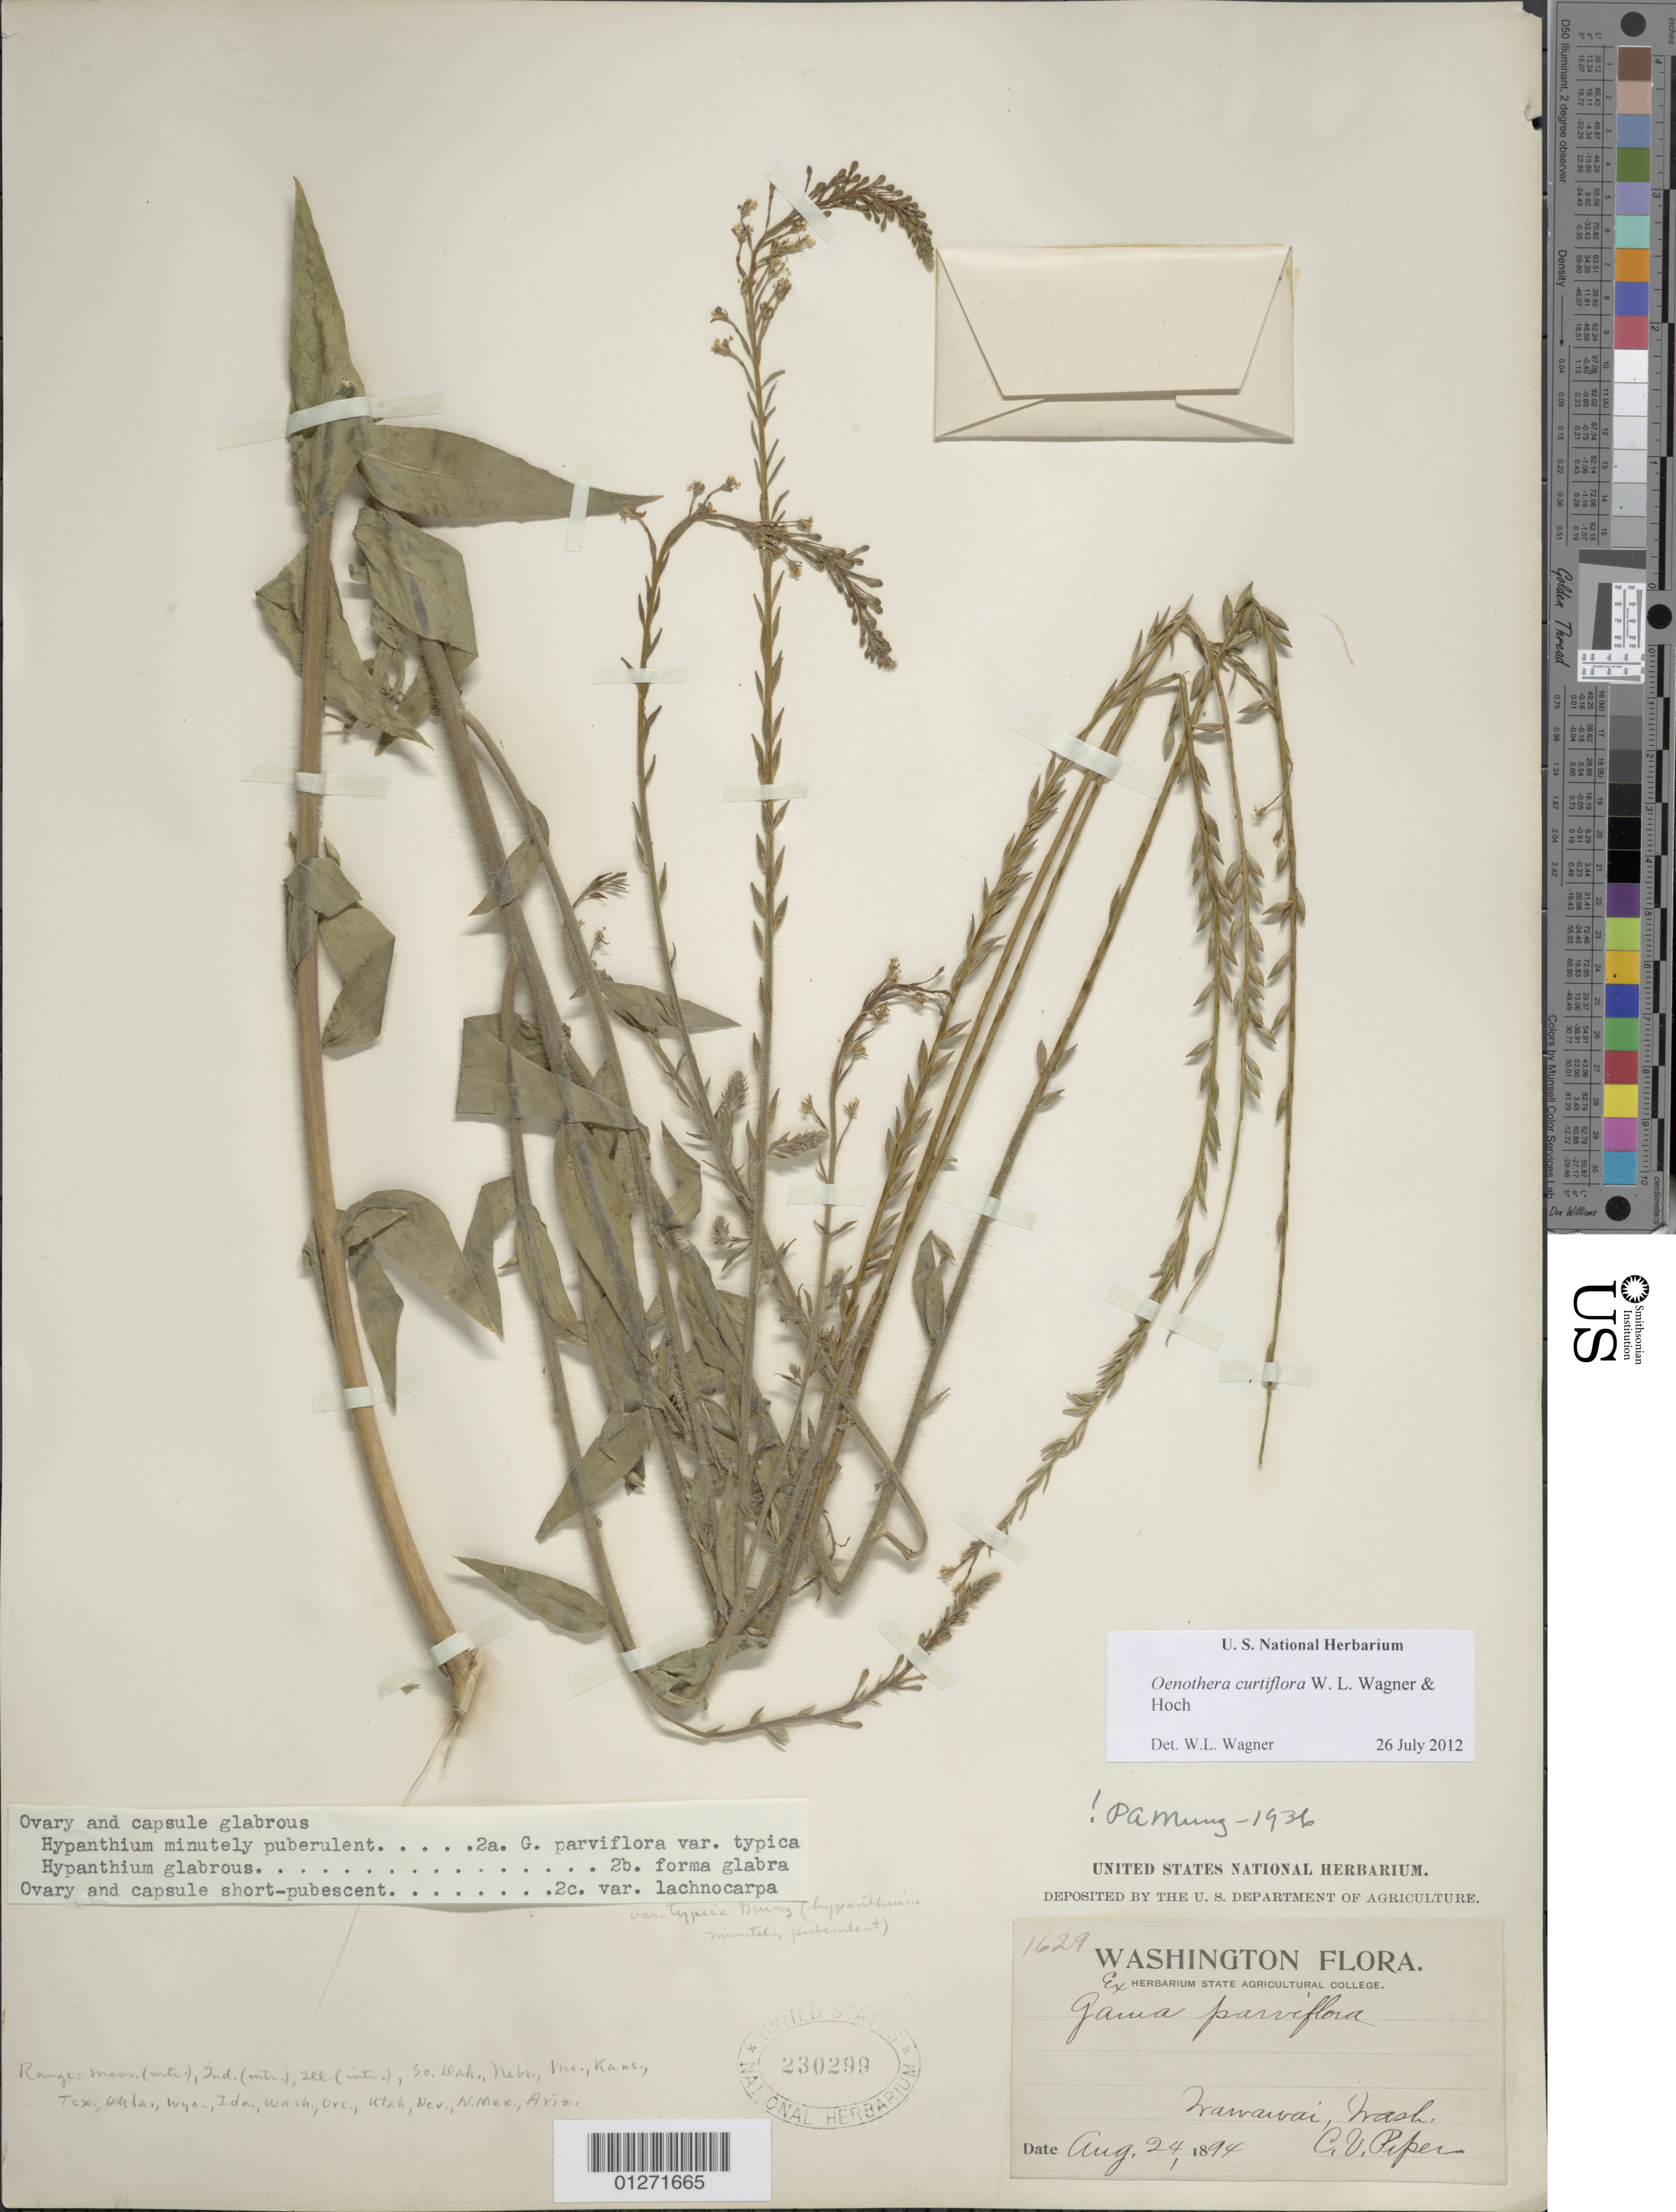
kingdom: Plantae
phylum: Tracheophyta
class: Magnoliopsida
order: Myrtales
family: Onagraceae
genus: Oenothera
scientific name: Oenothera curtiflora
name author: W.L. Wagner & Hoch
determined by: Wagner, W. L., (BOT), Smithsonian Institution - National Museum of Natural History (UNITED STATES)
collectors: C. V. Piper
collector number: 1629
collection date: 1894-08-24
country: United States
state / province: Washington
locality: Wawavai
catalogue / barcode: US 230299